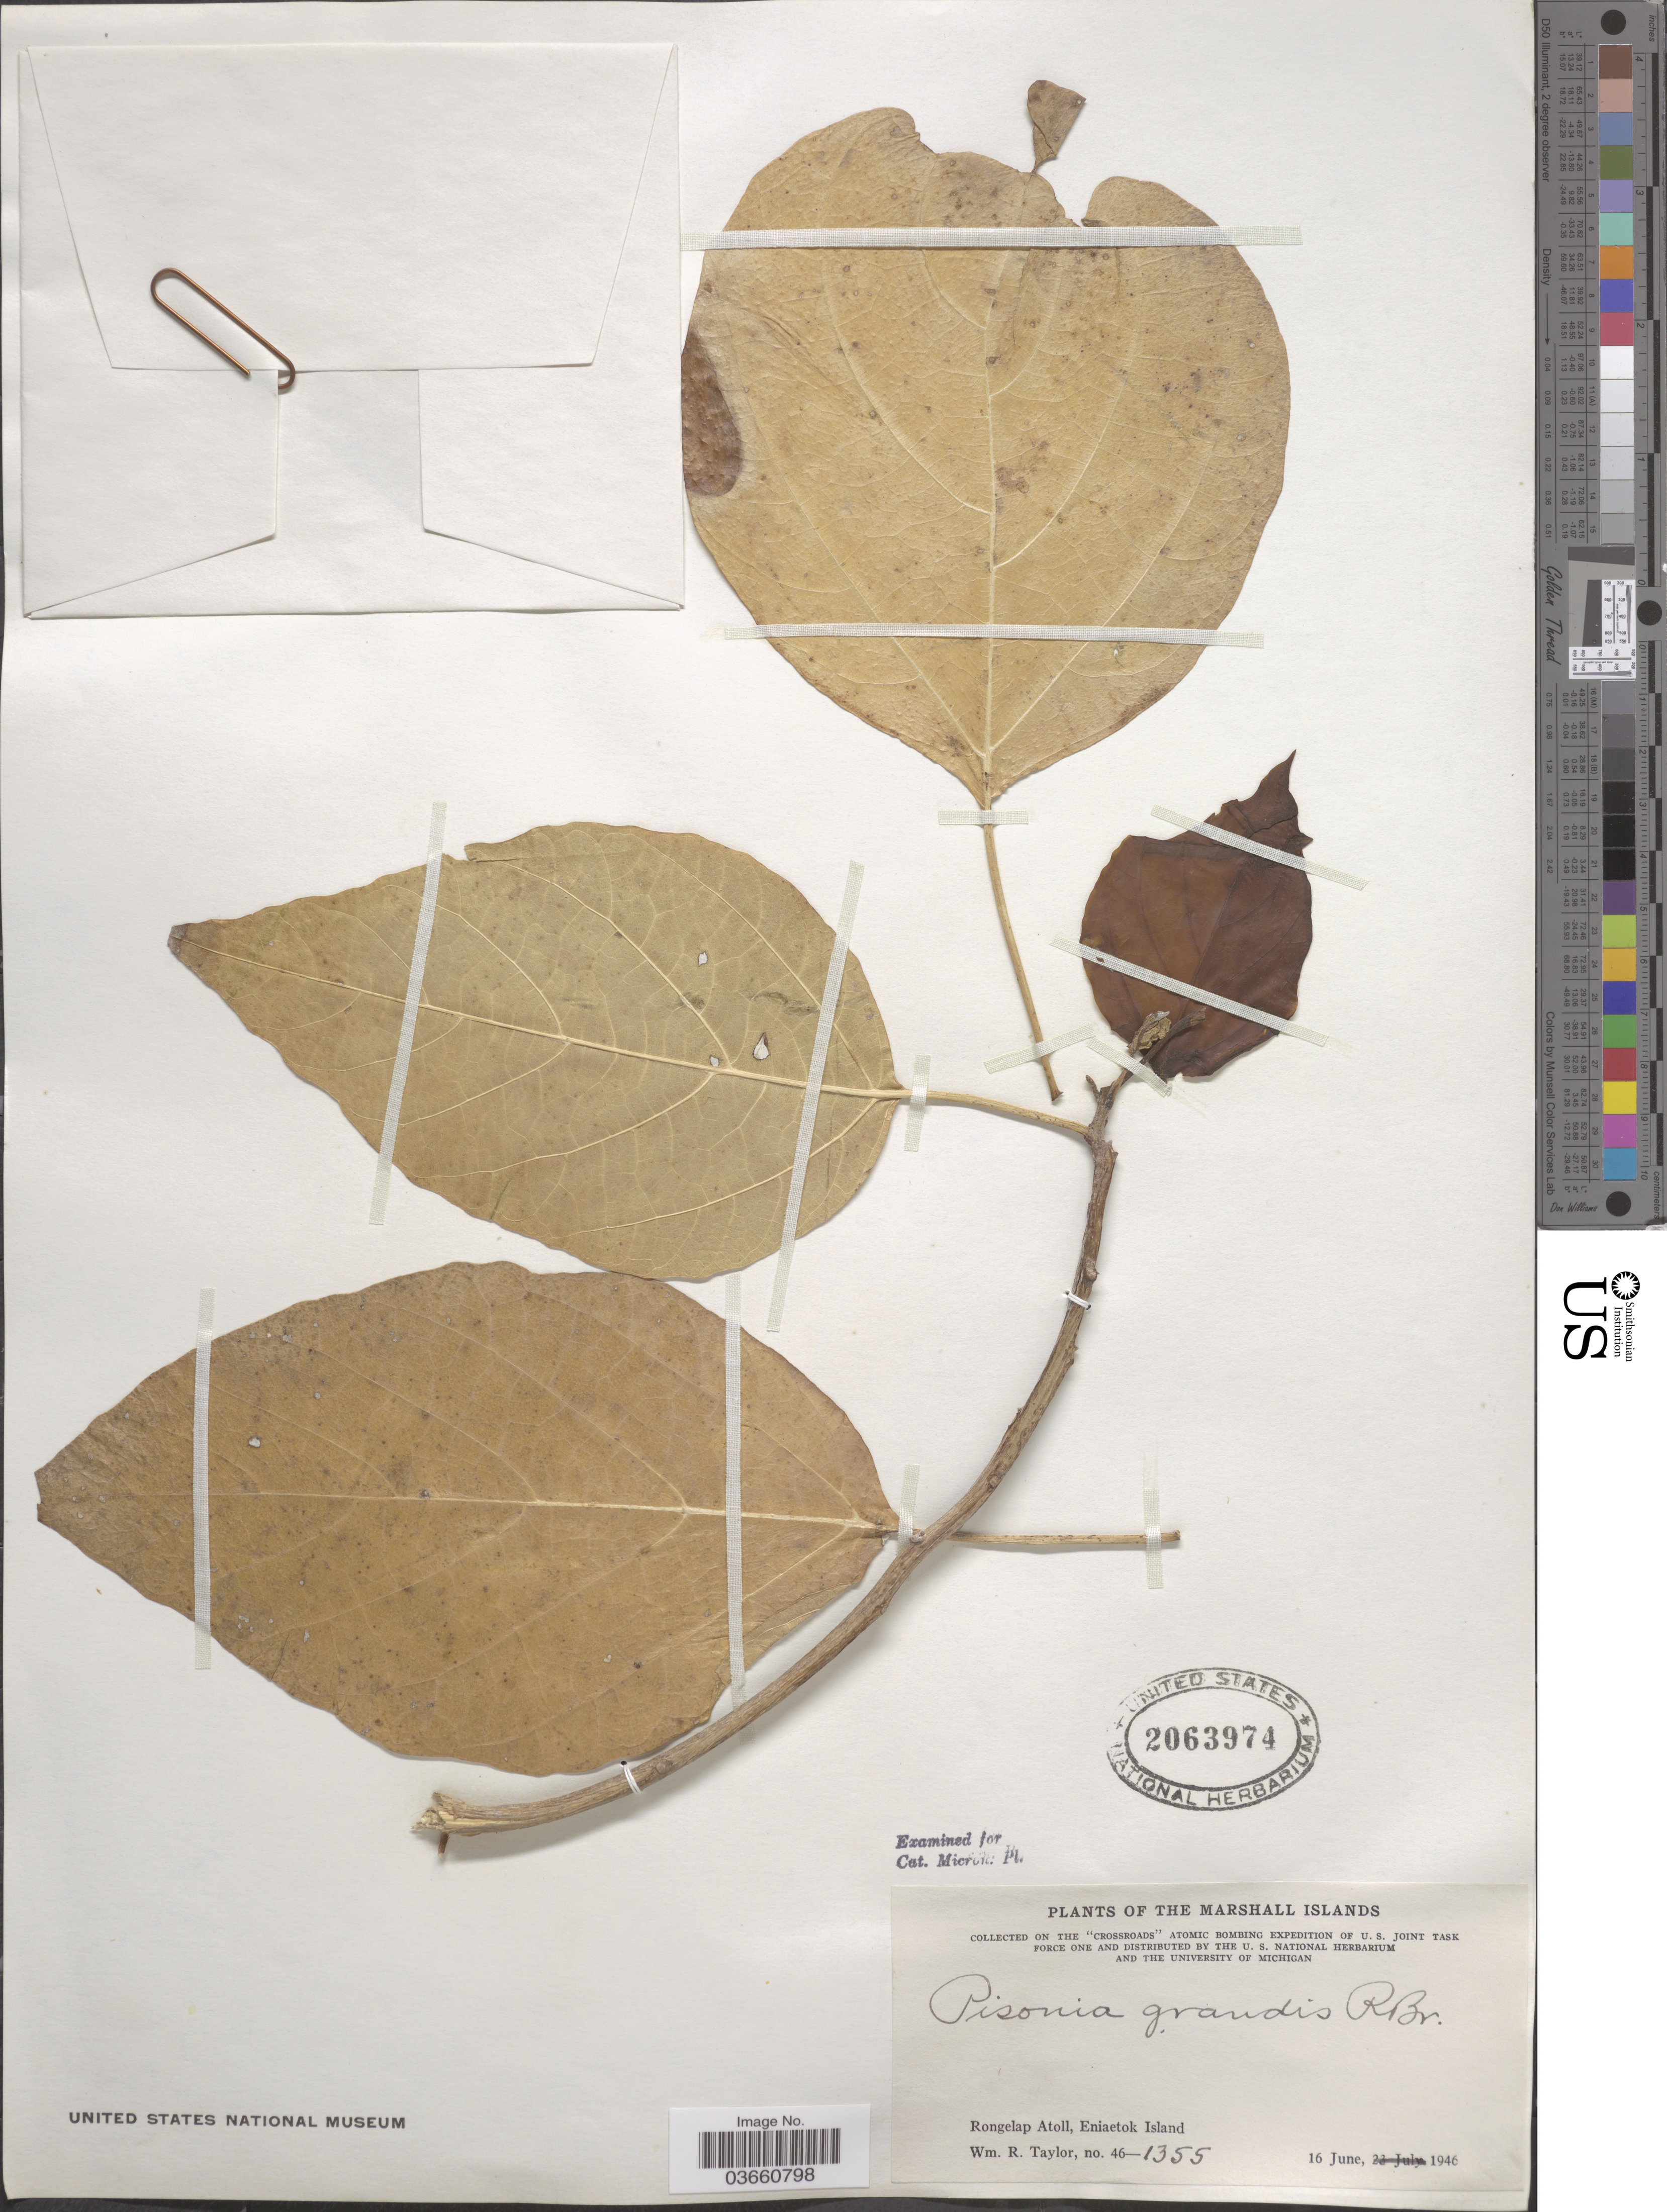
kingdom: Plantae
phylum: Tracheophyta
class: Magnoliopsida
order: Caryophyllales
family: Nyctaginaceae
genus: Pisonia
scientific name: Pisonia grandis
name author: R. Br.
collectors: W. R. Taylor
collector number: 46-1355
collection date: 1946-06-16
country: Marshall Islands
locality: Rongelap Atoll, Eniaetok Island.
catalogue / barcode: US 2063974